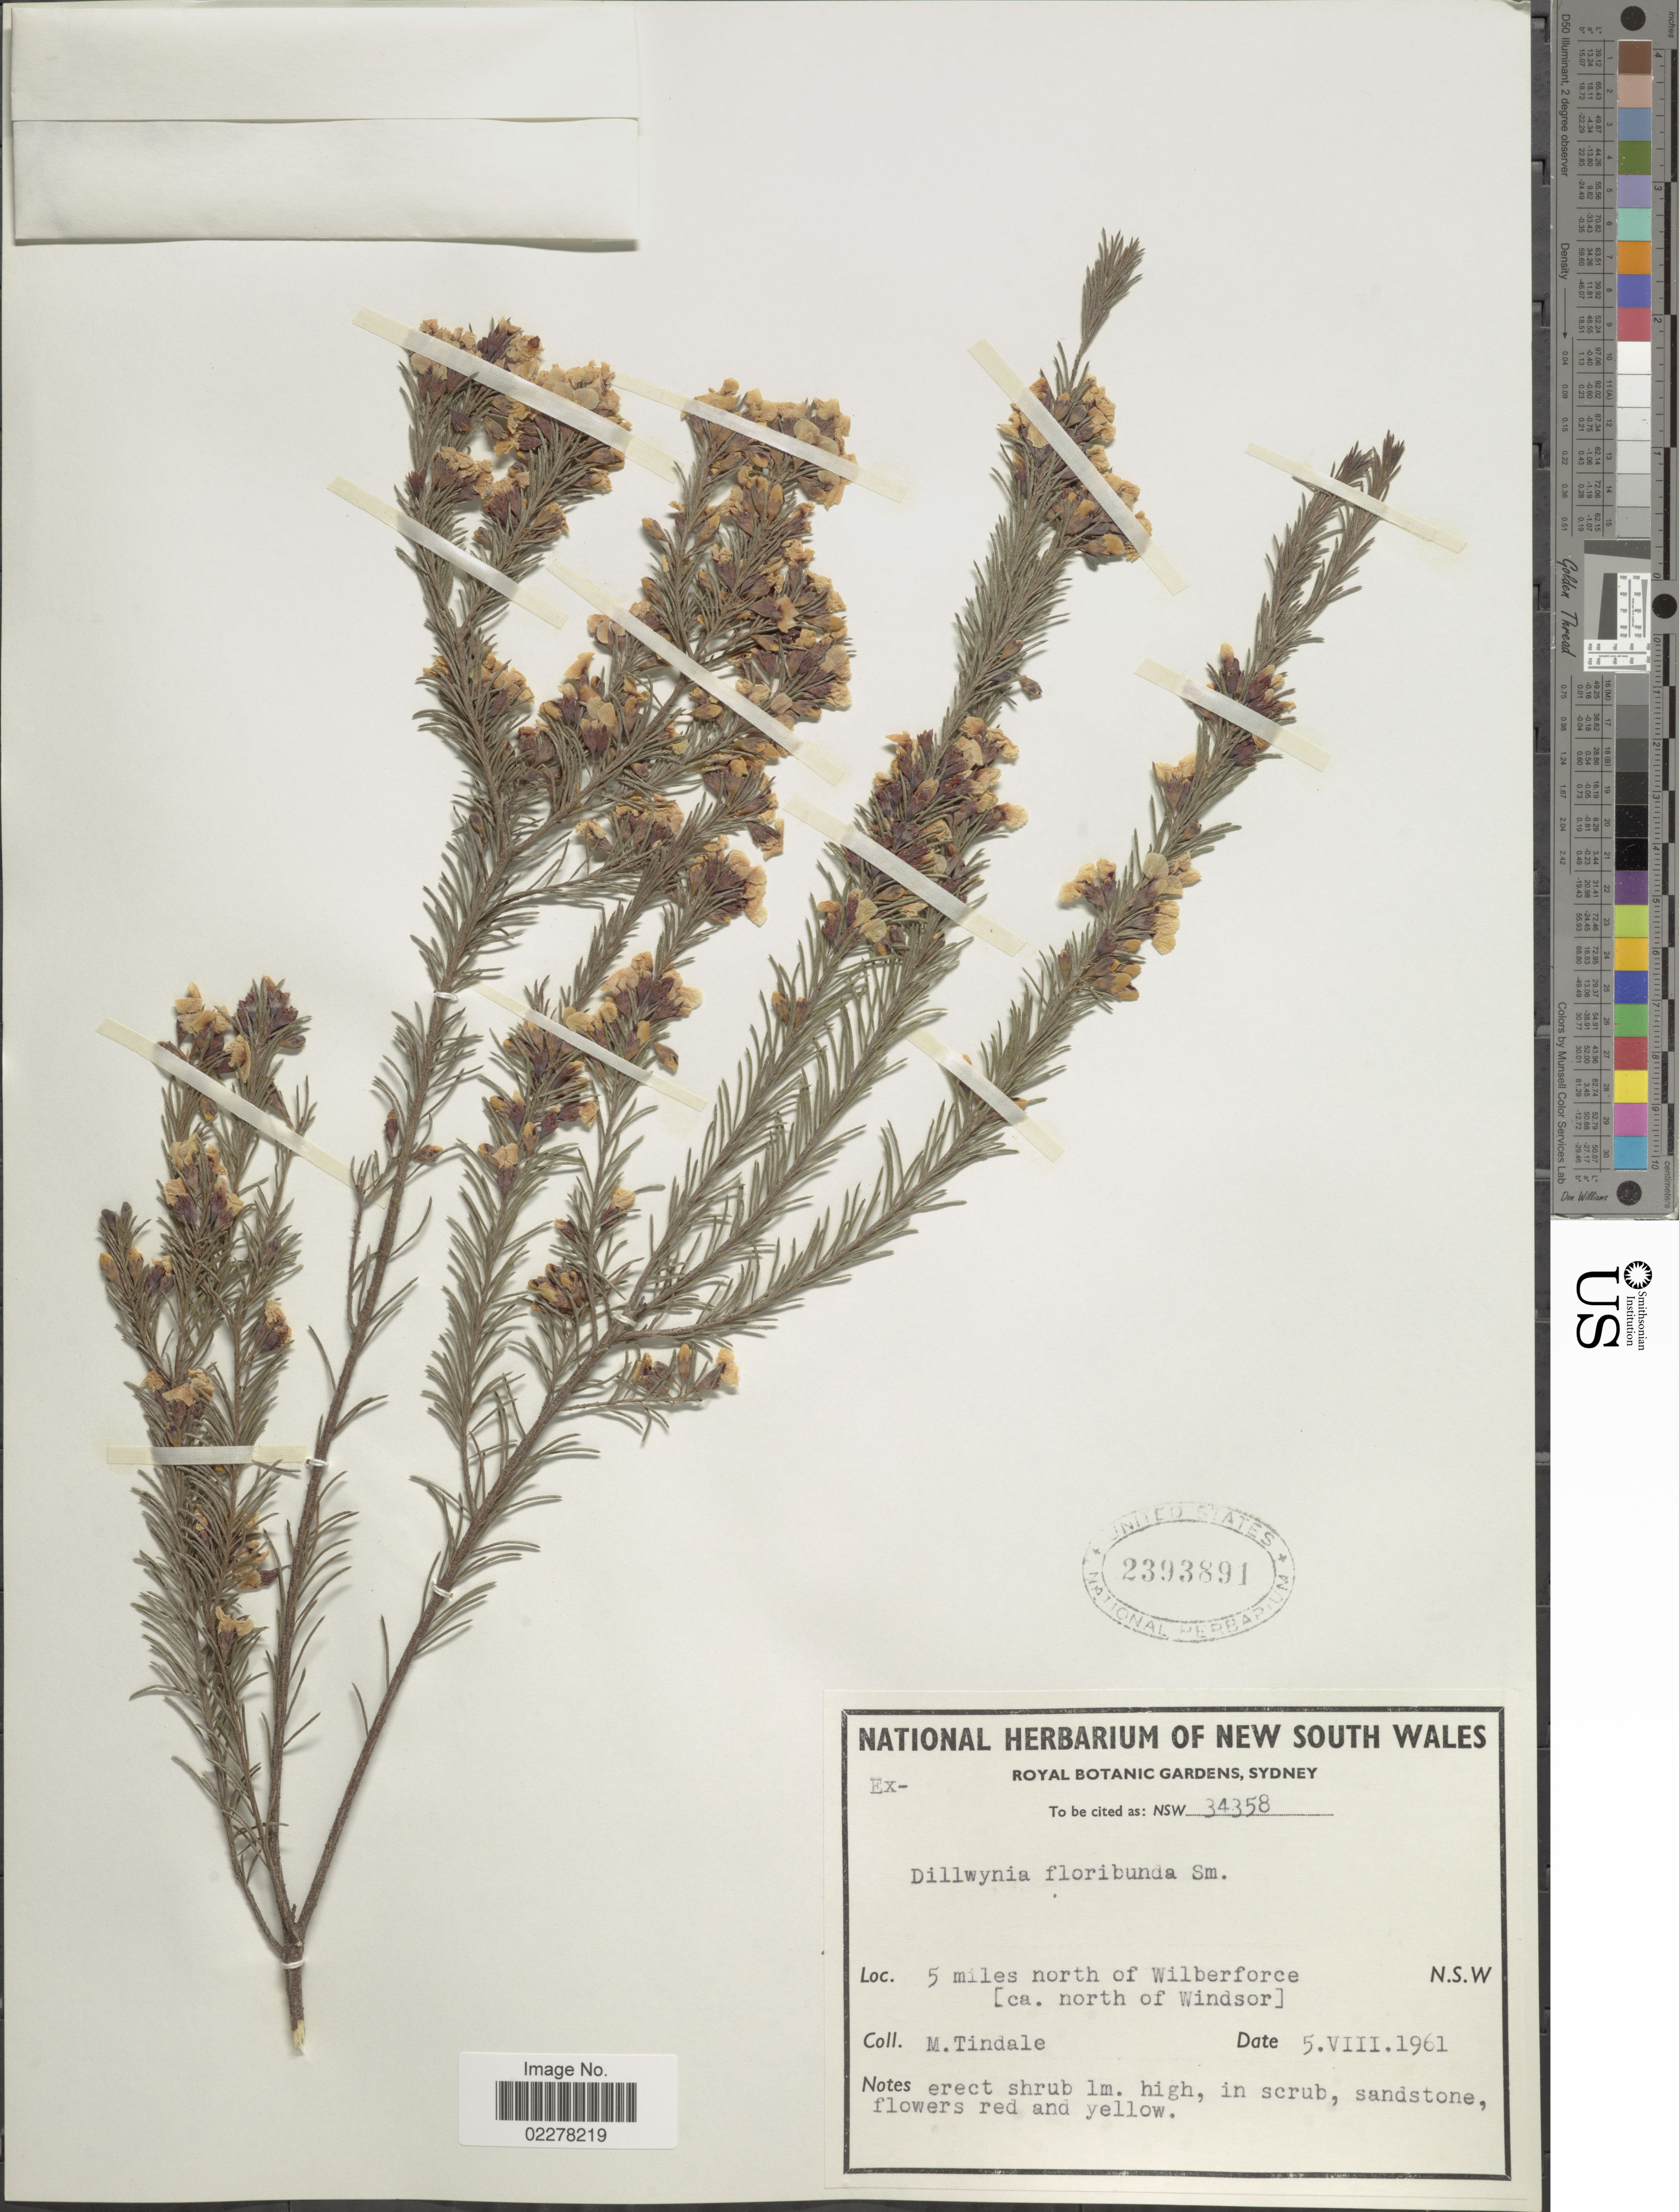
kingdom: Plantae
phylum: Tracheophyta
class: Magnoliopsida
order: Fabales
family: Fabaceae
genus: Dillwynia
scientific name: Dillwynia floribunda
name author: Sm.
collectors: M. D. Tindale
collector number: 34358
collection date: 1961-08-05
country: Australia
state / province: New South Wales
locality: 5 miles north of Wilberforce [ca. north of Windsor]. N.S.W.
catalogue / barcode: US 2393891